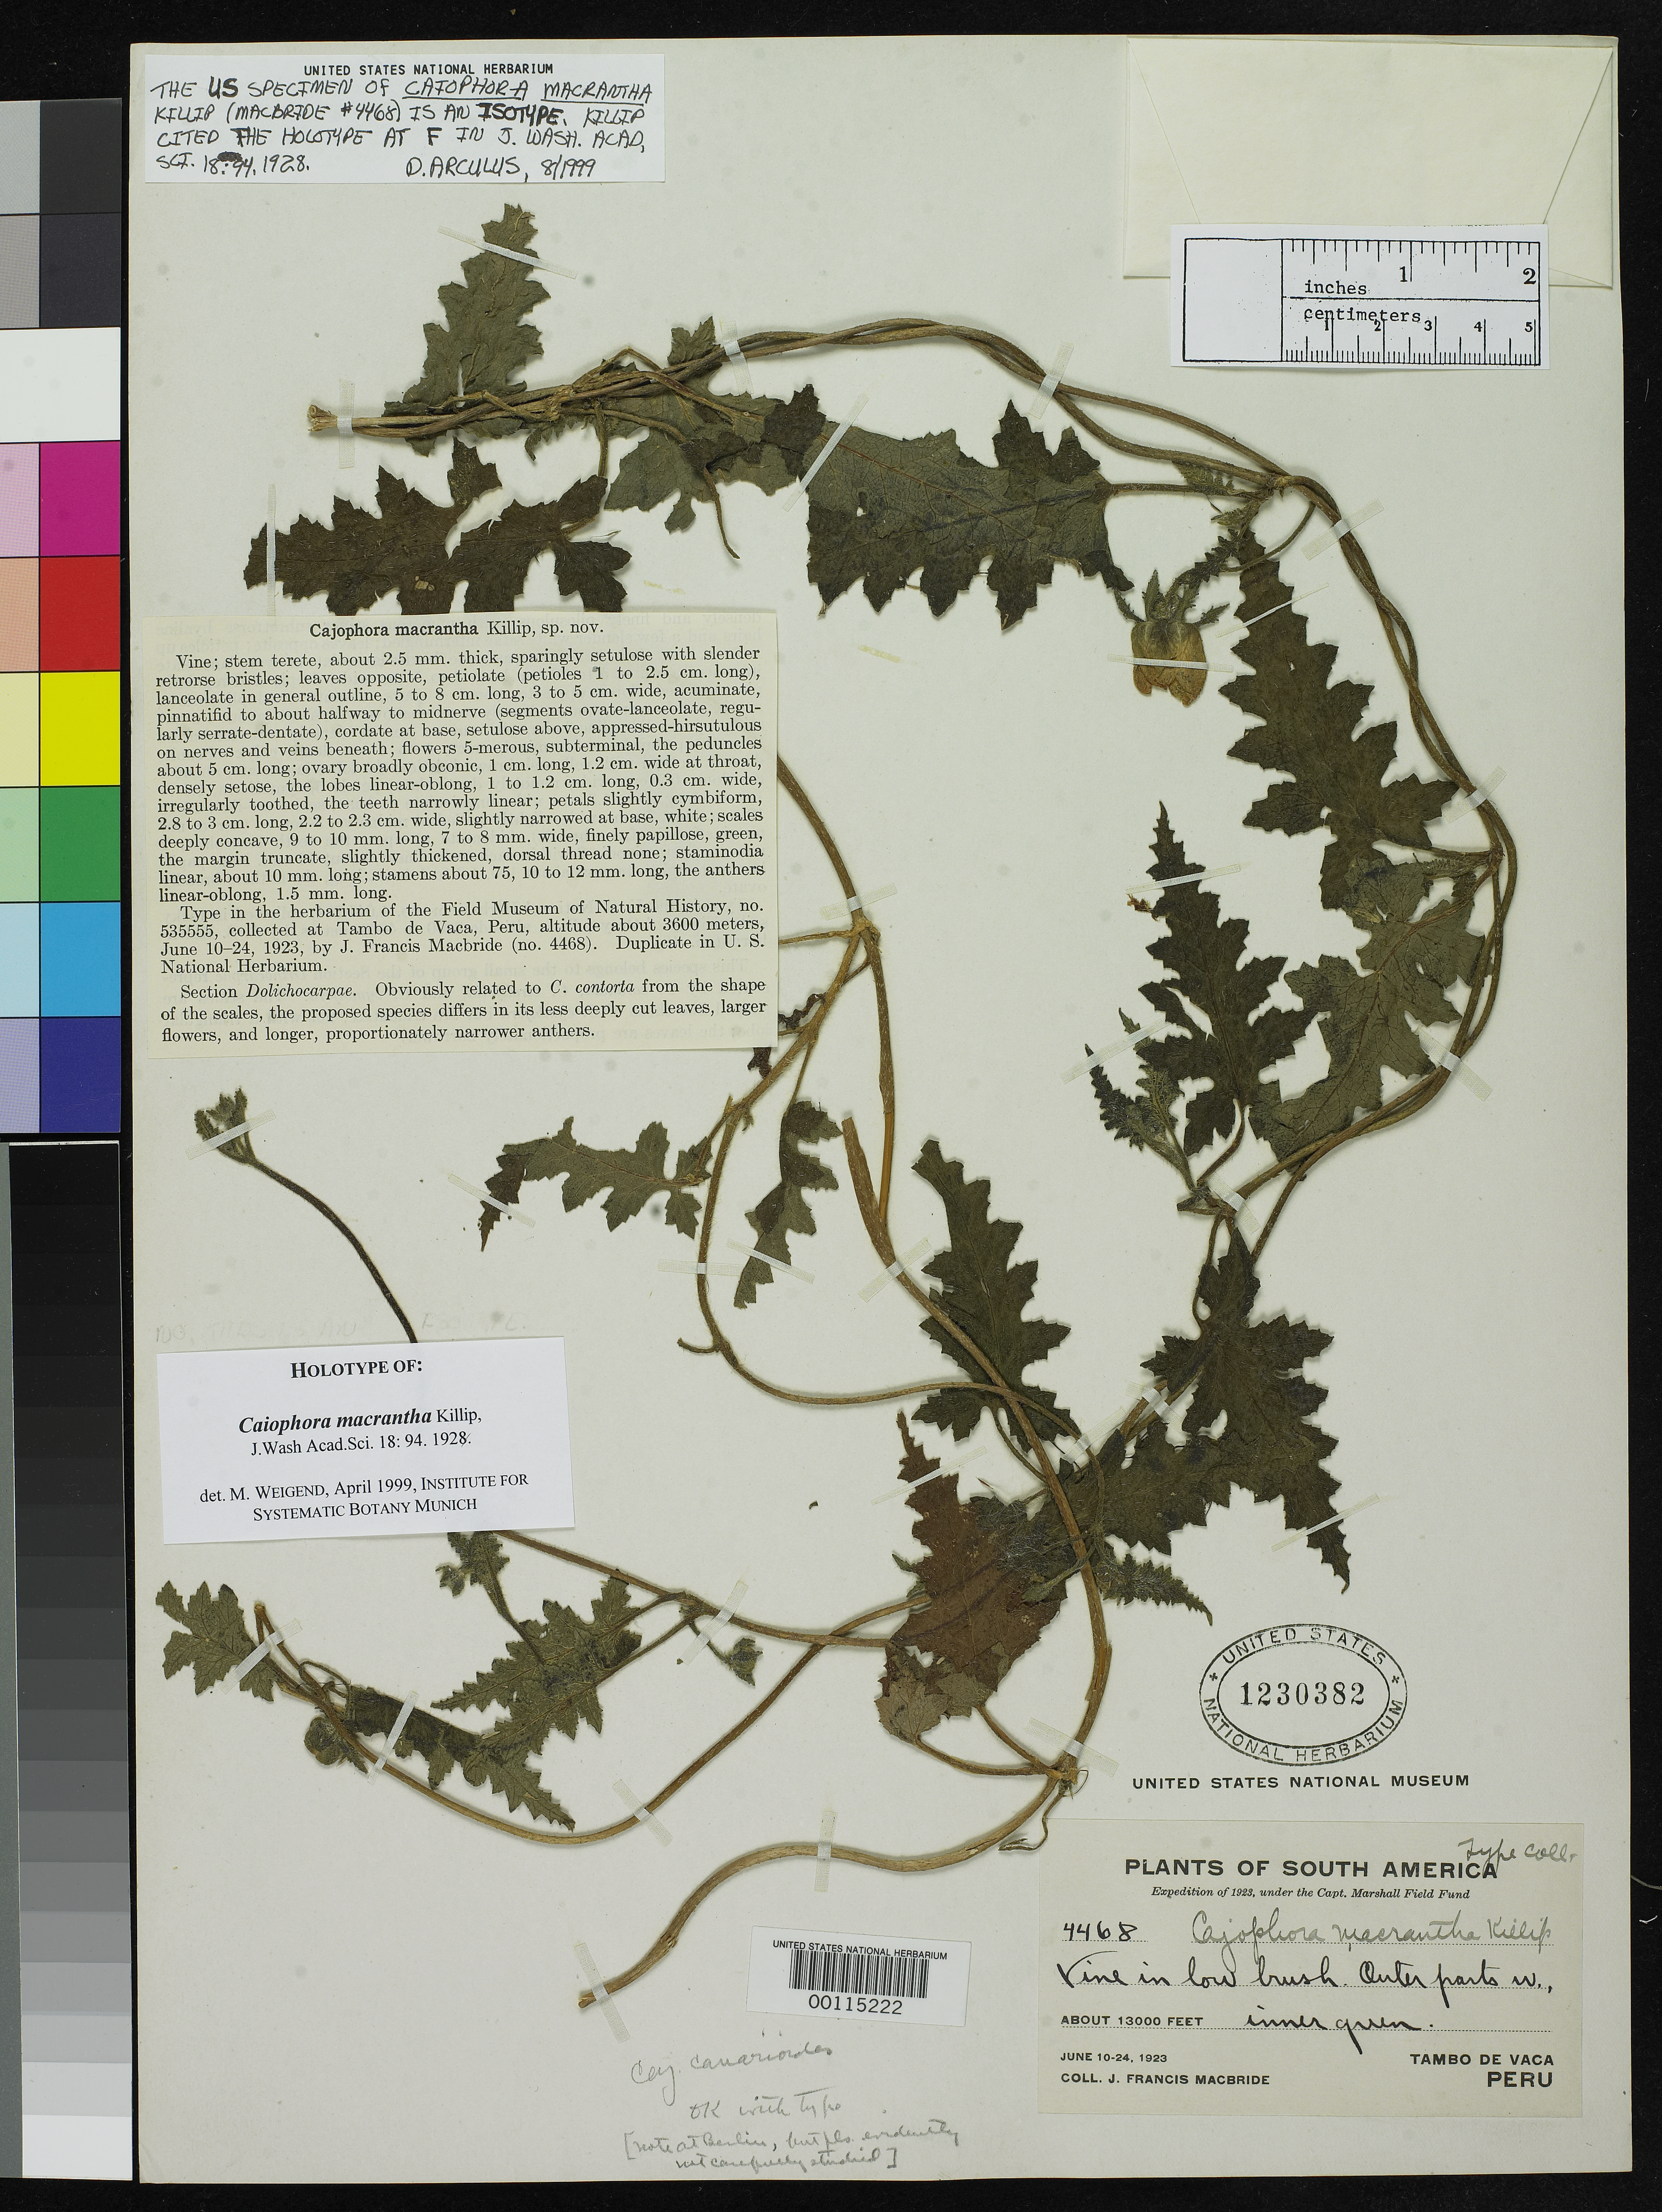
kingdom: Plantae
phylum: Tracheophyta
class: Magnoliopsida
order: Cornales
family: Loasaceae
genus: Caiophora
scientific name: Caiophora macrantha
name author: Killip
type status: Isotype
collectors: J. F. Macbride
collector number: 4468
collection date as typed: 10 Jun 1923 to 24 Jun 1923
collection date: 1923-06-10/1923-06-24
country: Peru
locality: Tambo de Vaca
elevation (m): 3600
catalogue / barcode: US 1230382